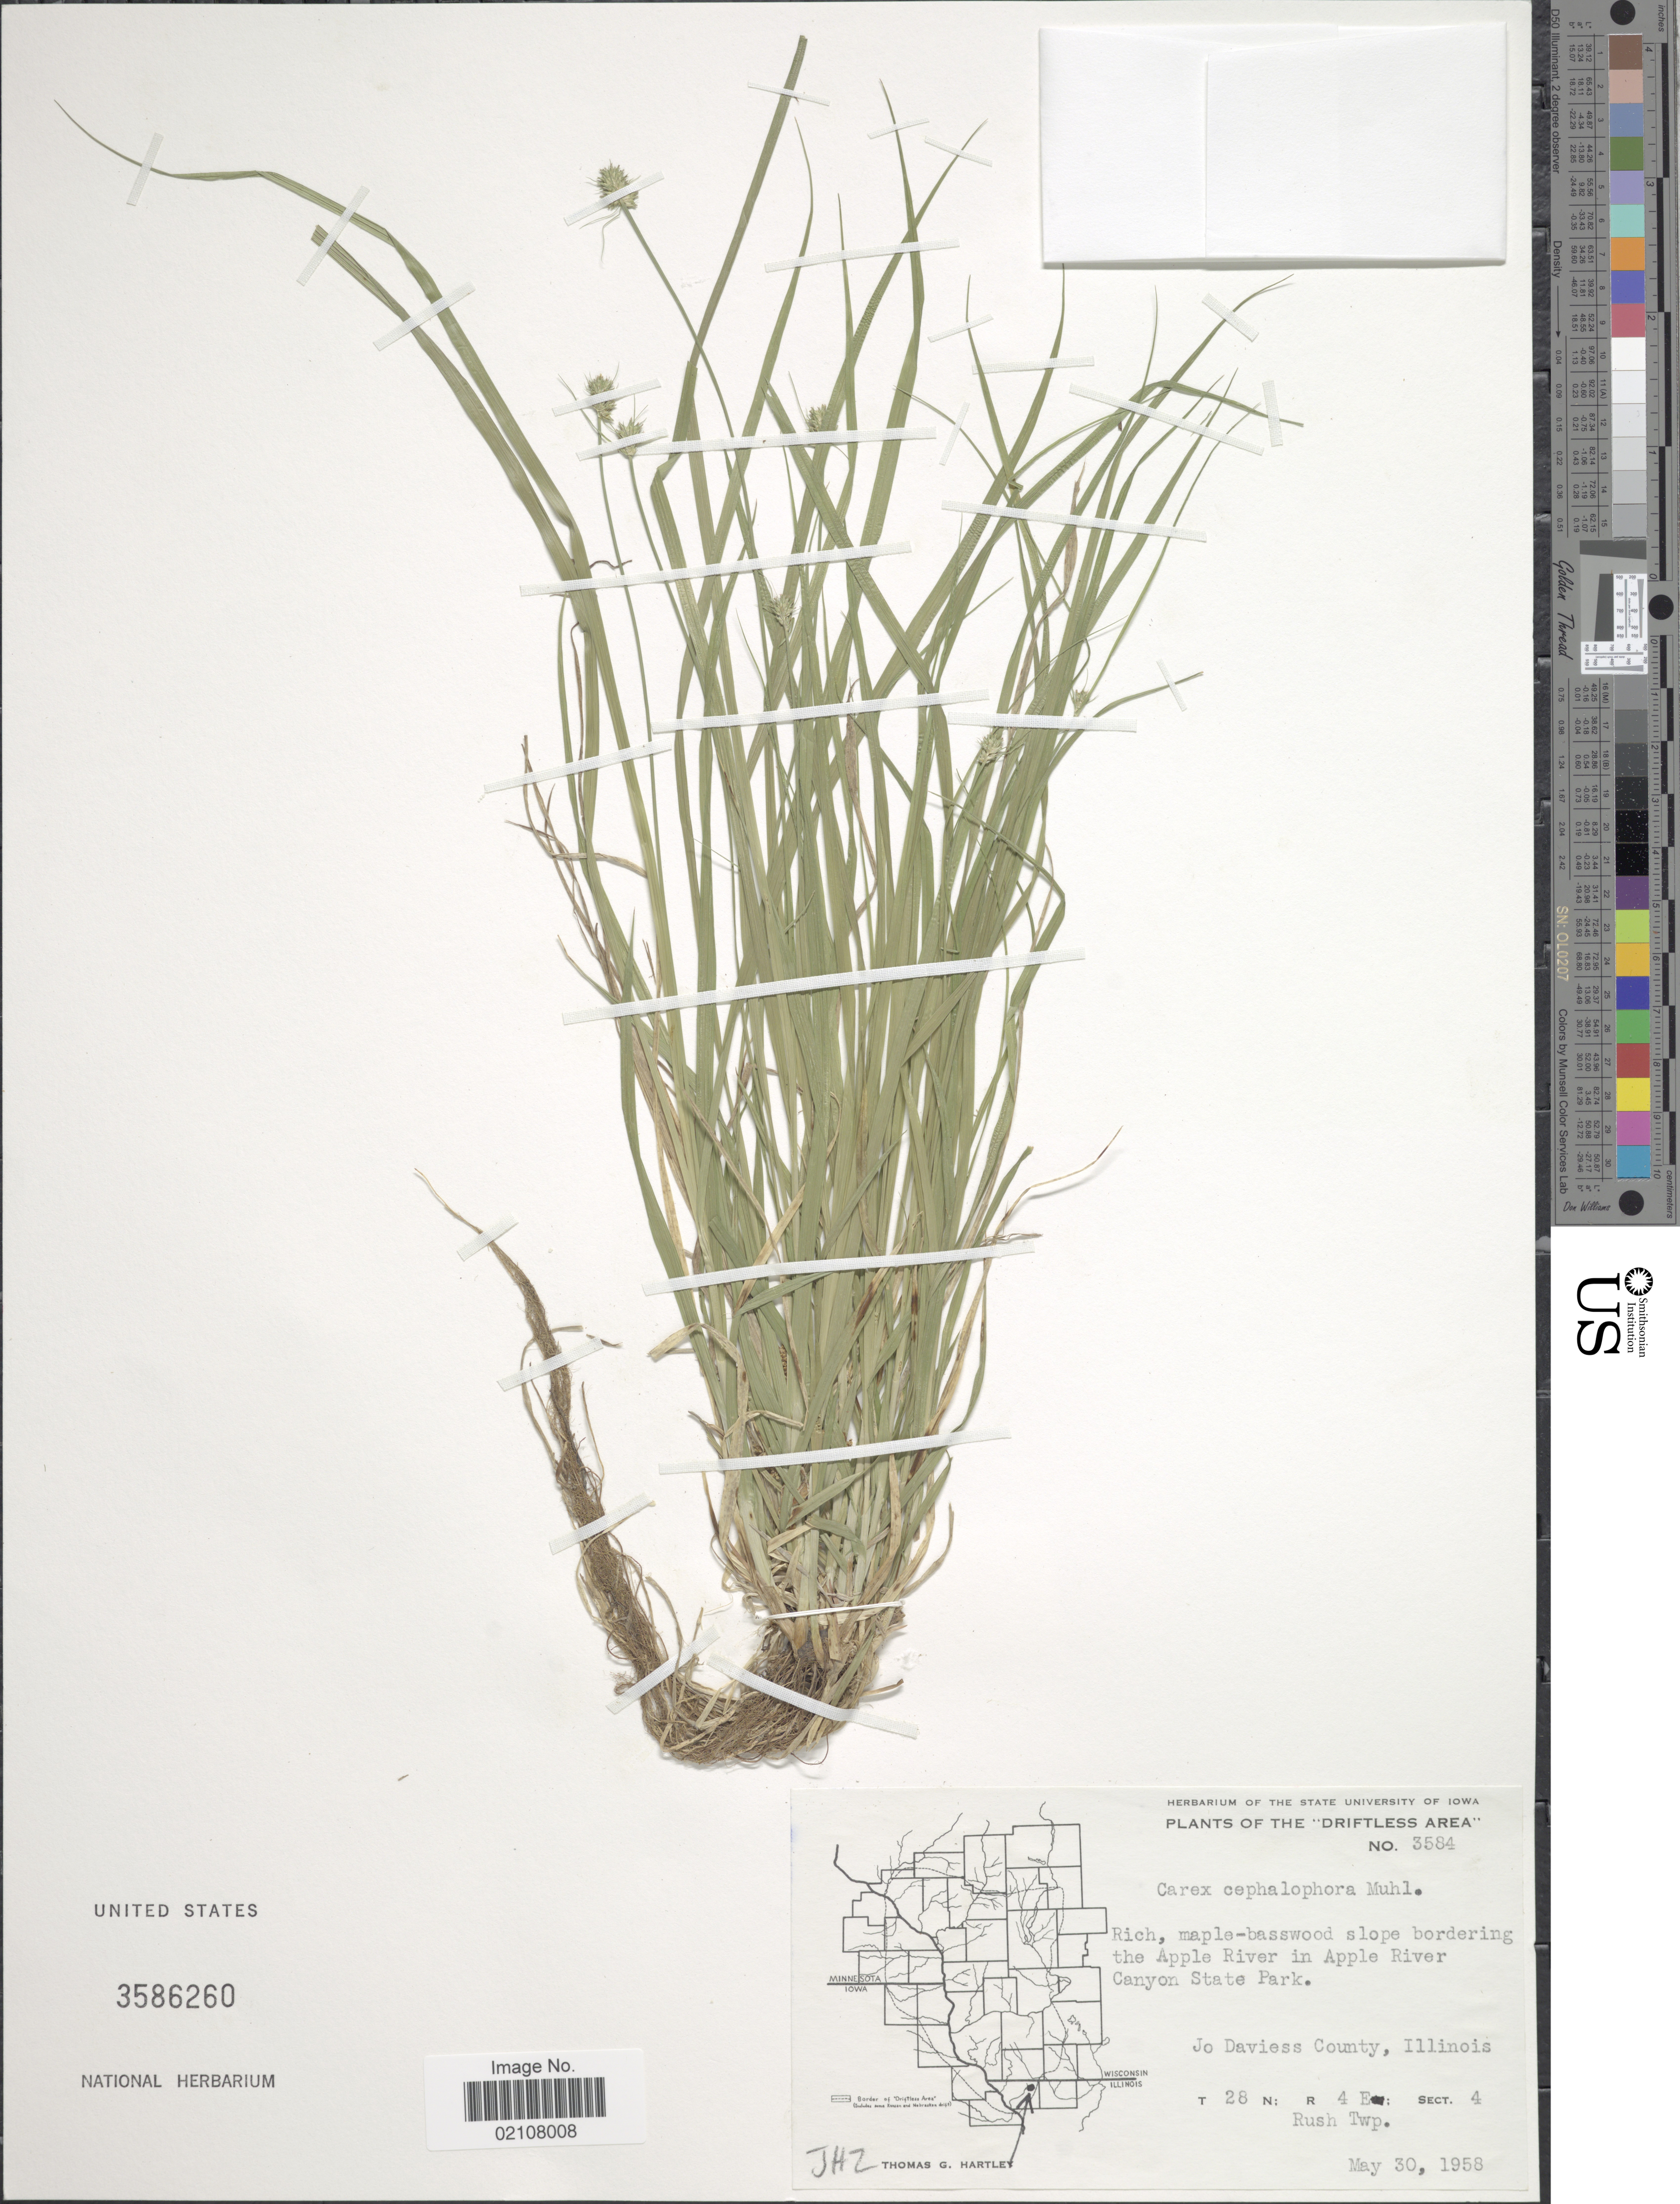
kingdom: Plantae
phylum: Tracheophyta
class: Liliopsida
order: Poales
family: Cyperaceae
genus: Carex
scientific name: Carex cephalophora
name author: Muhl. ex Willd.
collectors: T. G. Hartley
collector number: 3584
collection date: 1958-05-30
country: United States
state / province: Illinois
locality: Driftless Area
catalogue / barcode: US 3586260